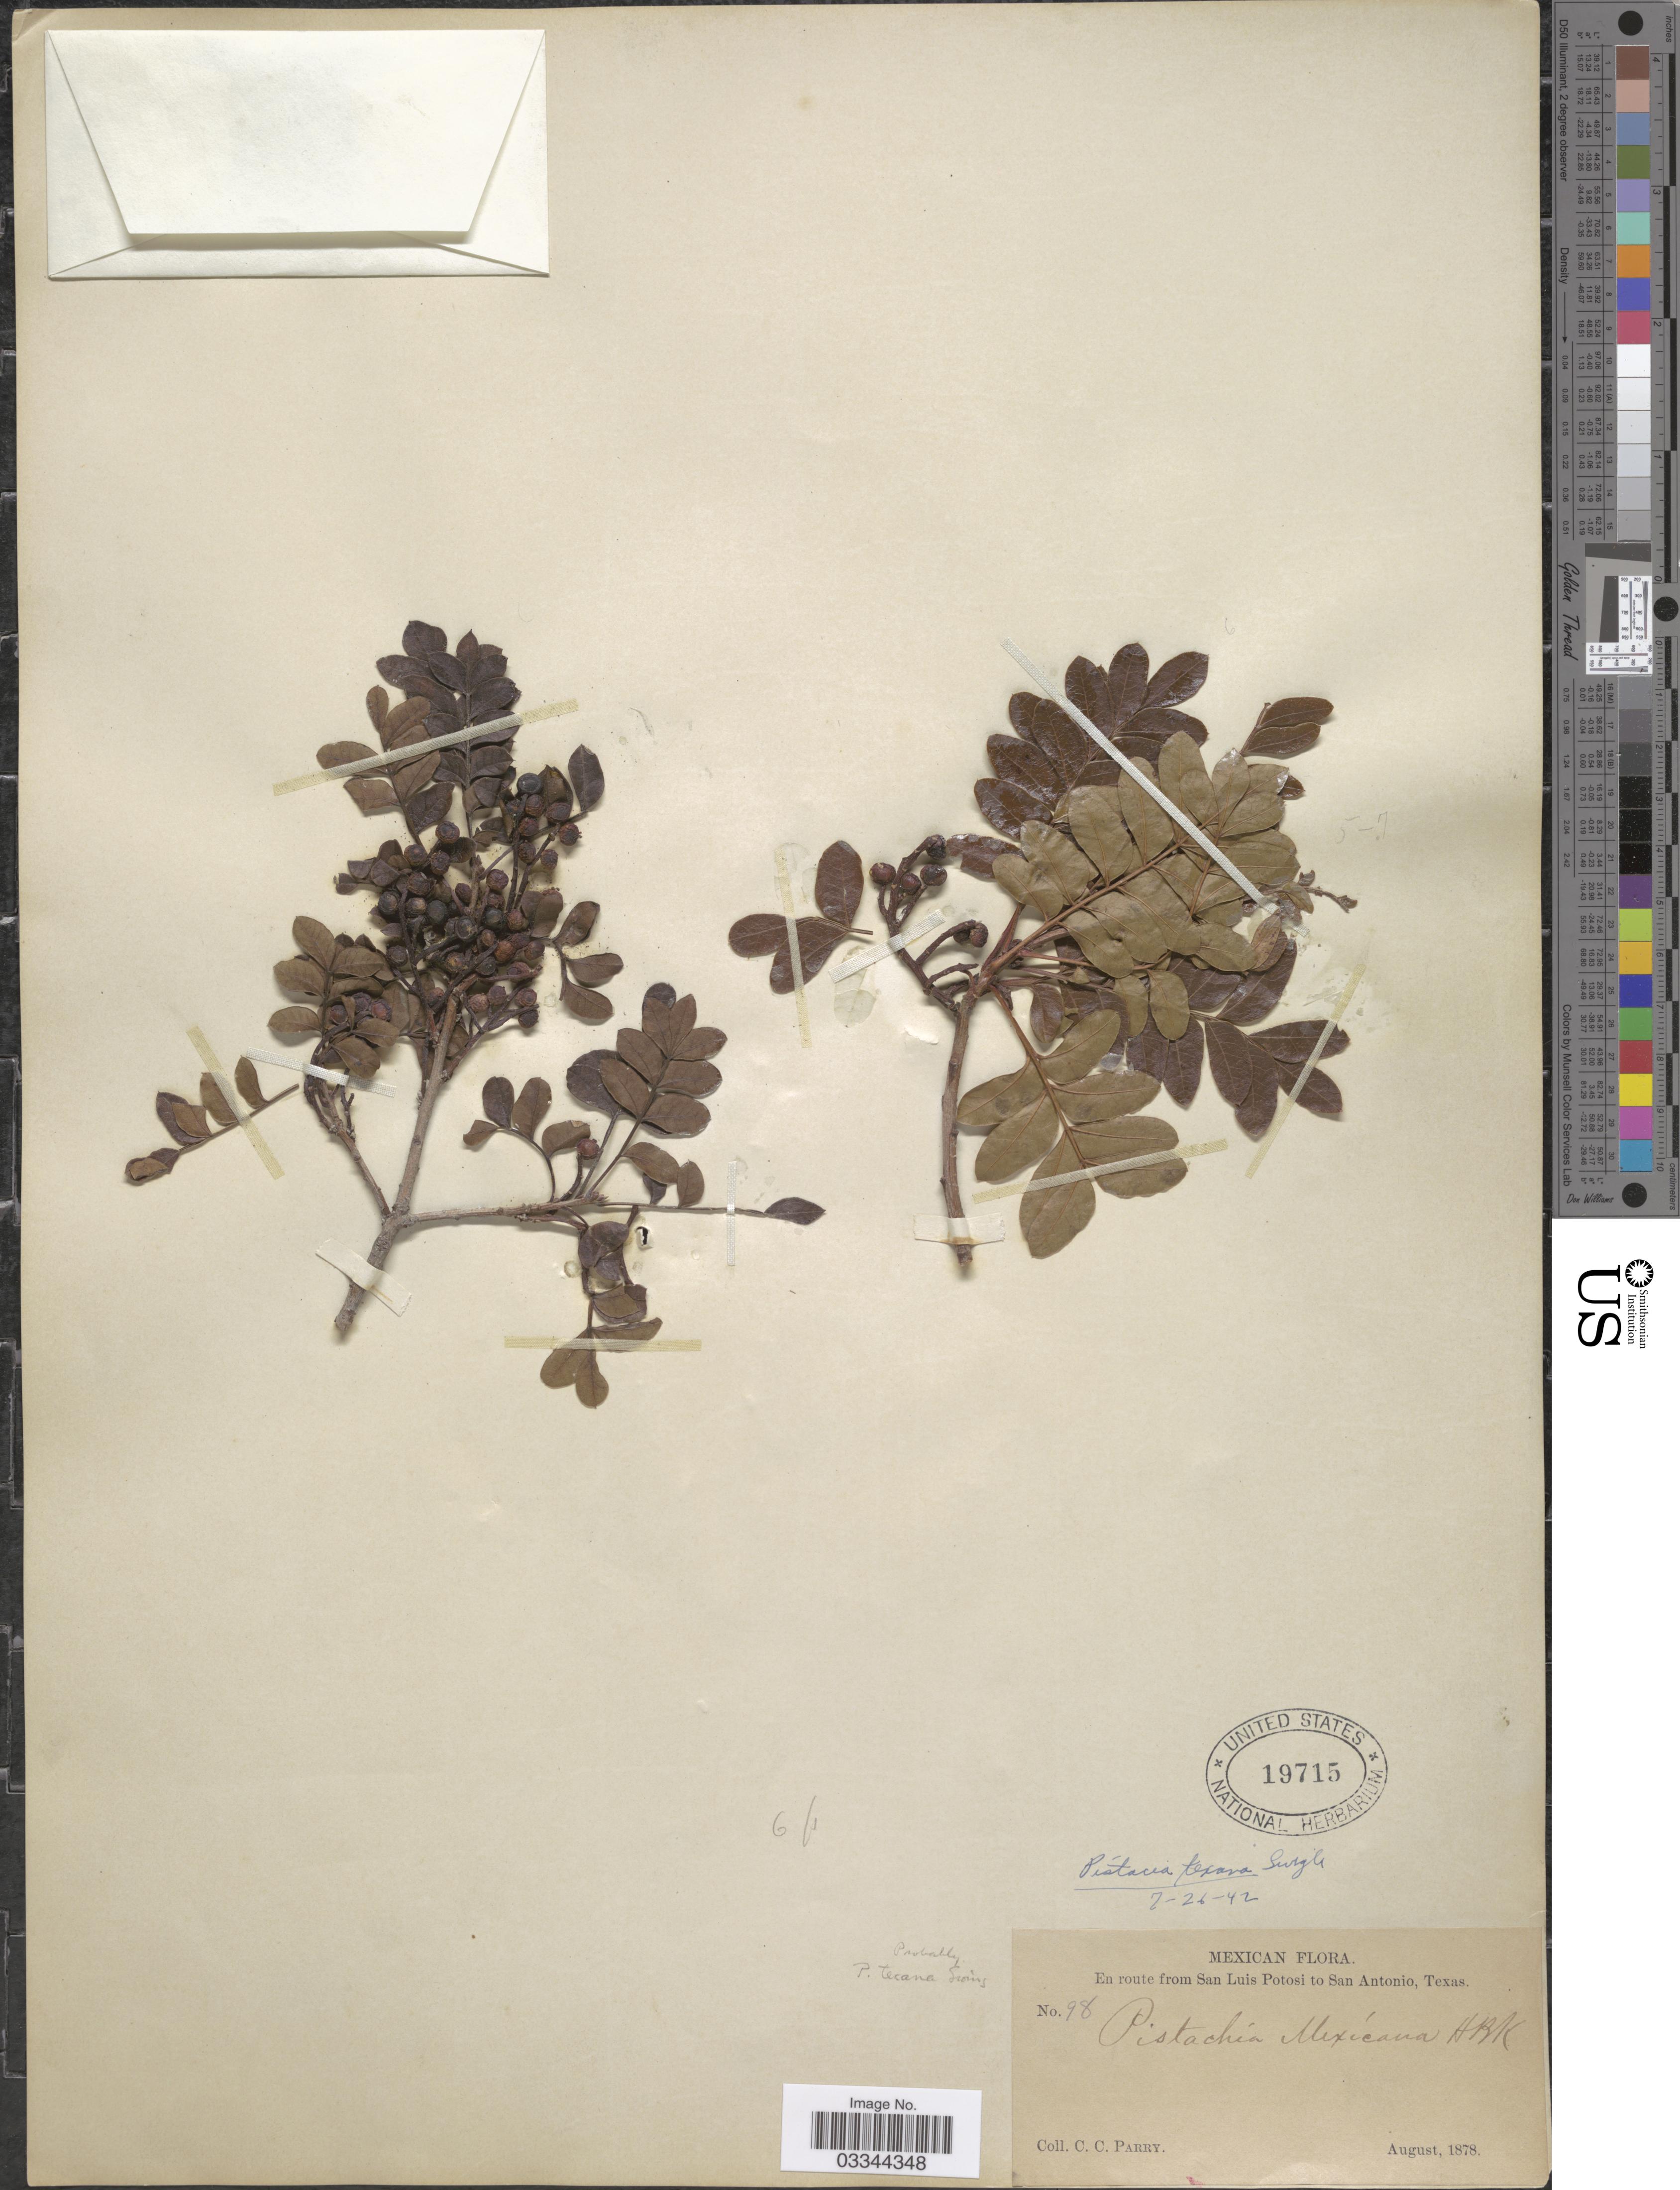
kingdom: Plantae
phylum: Tracheophyta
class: Magnoliopsida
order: Sapindales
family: Anacardiaceae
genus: Pistacia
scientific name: Pistacia mexicana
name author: Kunth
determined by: Mitchell, John D.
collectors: C. C. Parry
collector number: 98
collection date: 1878-08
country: United States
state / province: Texas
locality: En route from San Luis Potosi to San Antonio.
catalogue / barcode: US 19715